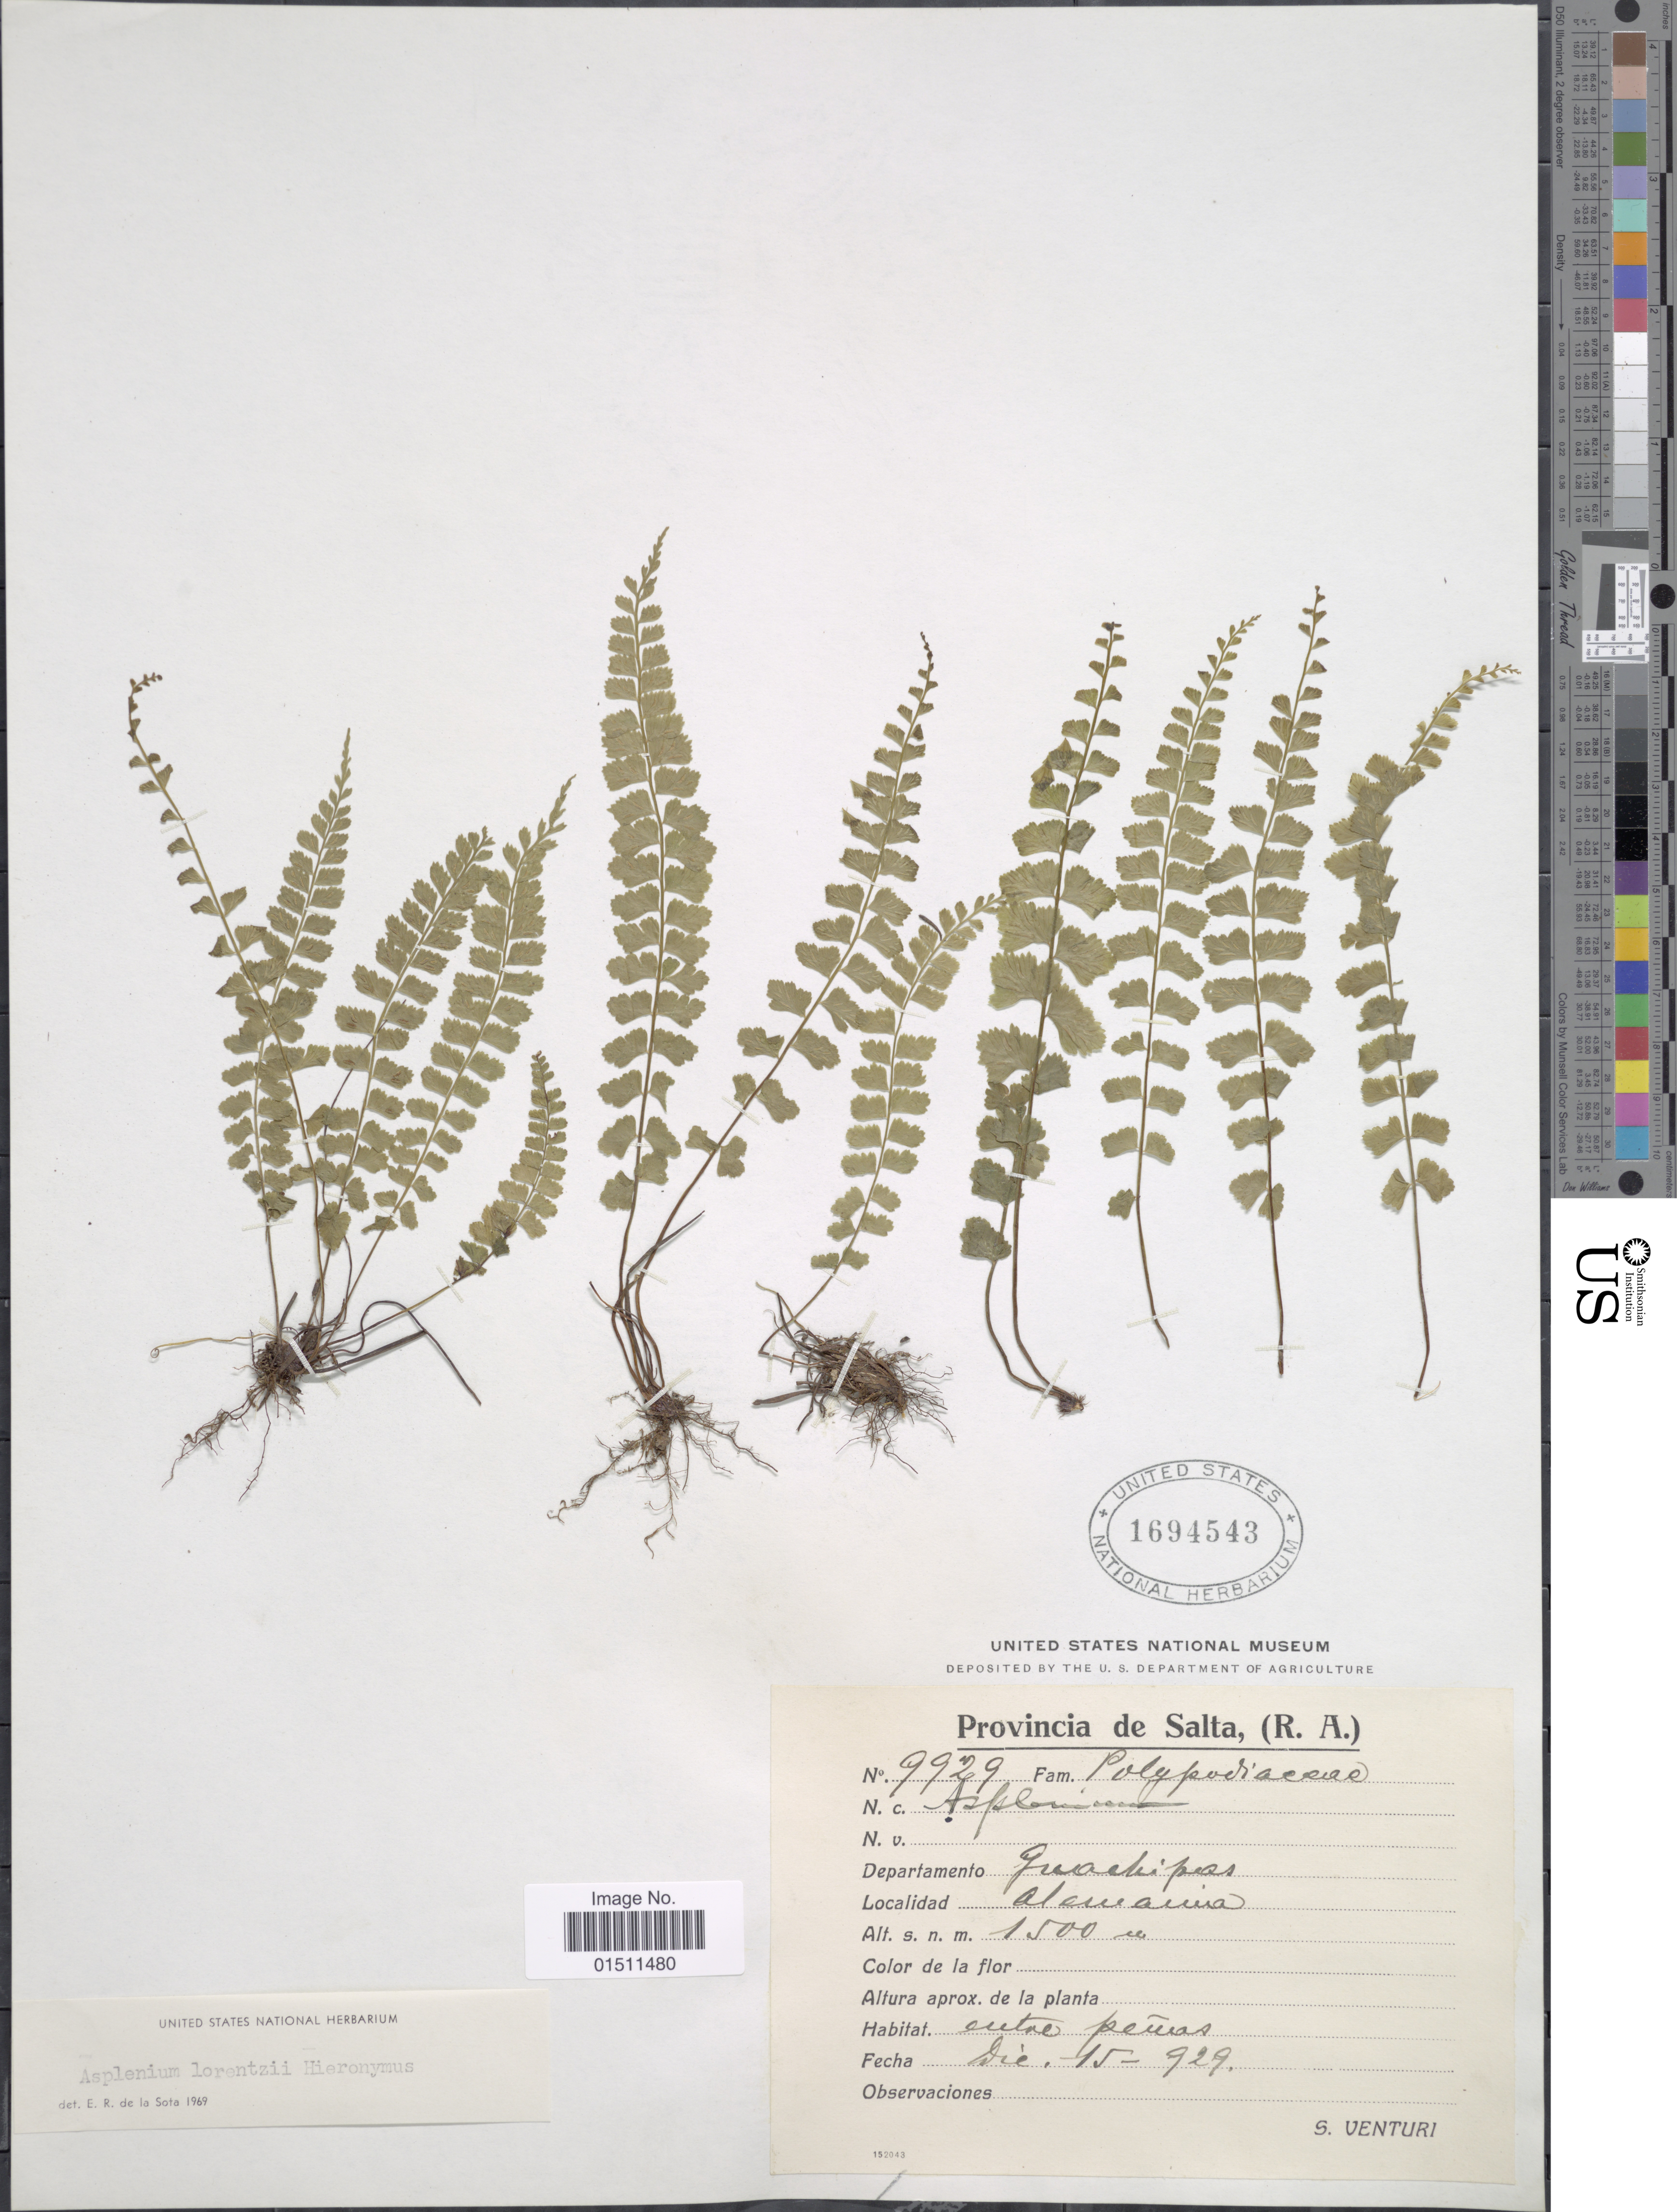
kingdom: Plantae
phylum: Tracheophyta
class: Polypodiopsida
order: Polypodiales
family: Aspleniaceae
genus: Asplenium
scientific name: Asplenium lorentzii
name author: Hieron.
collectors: S. Venturi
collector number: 9929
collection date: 1929-12-15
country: Argentina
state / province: Salta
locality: Provincia de Salta ( R. A.), Departamento Guachipas, Alewarina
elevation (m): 1500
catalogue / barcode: US 1694543